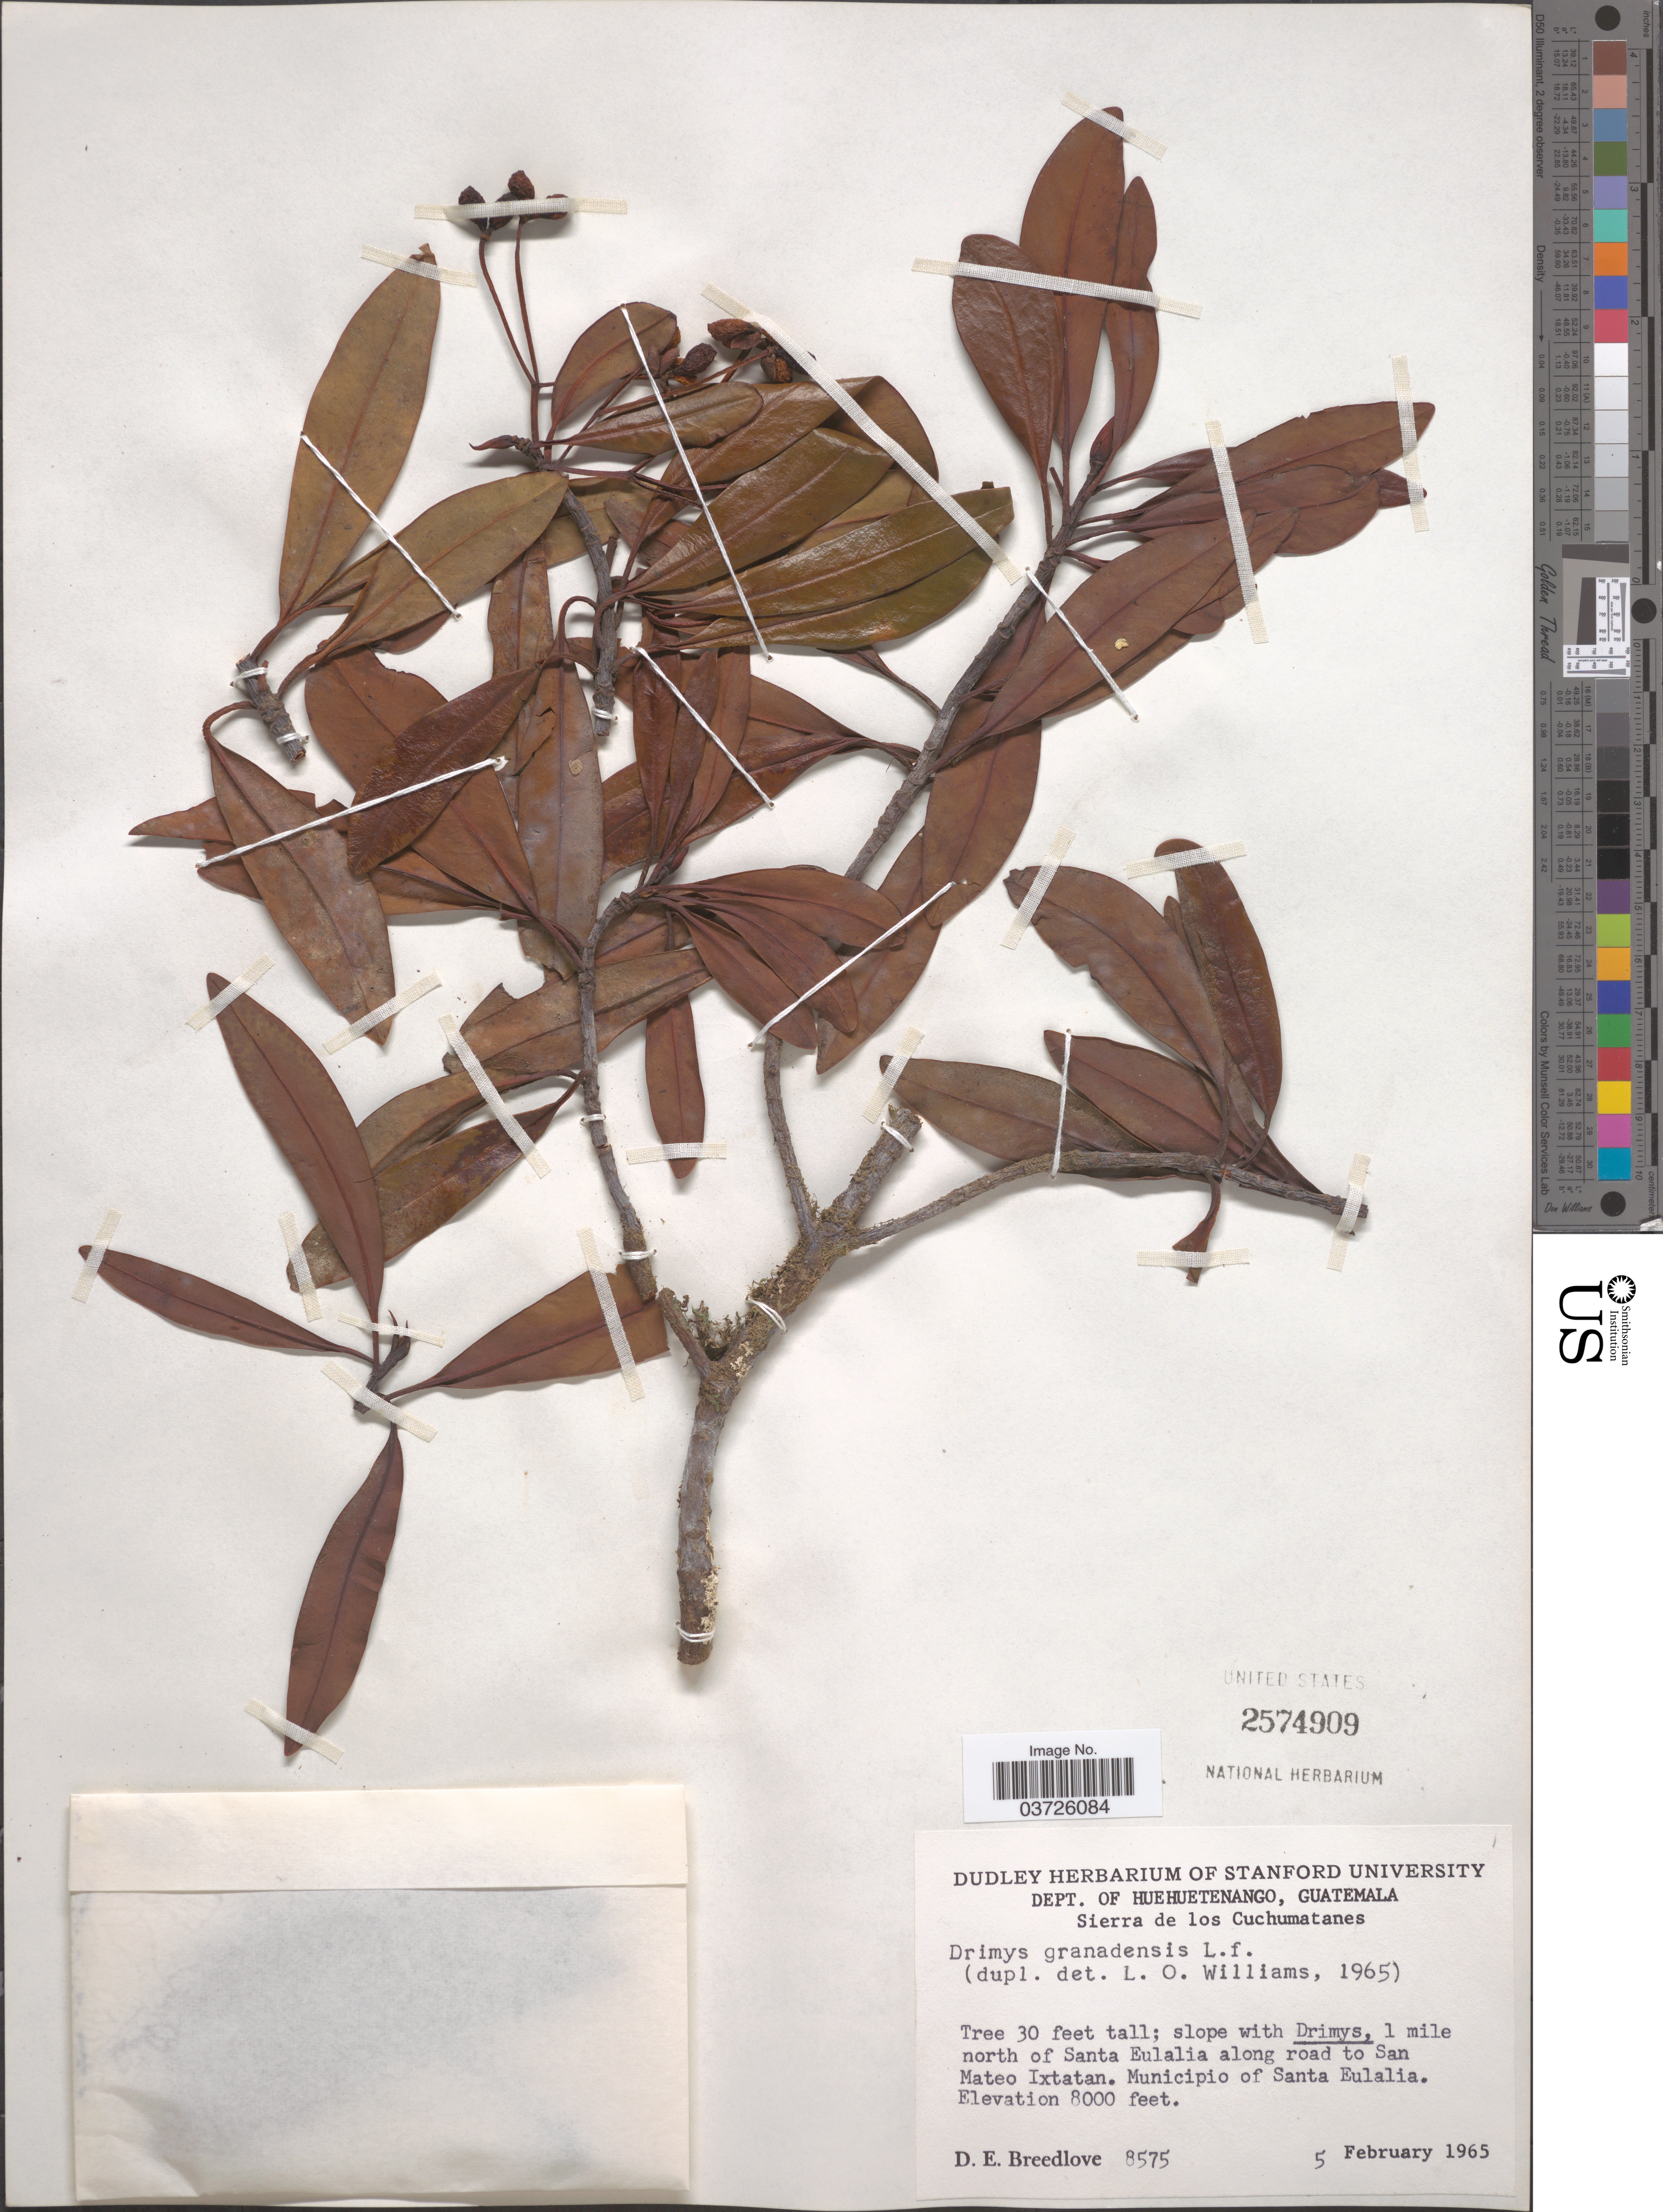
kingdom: Plantae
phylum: Tracheophyta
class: Magnoliopsida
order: Canellales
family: Winteraceae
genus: Drimys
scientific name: Drimys granadensis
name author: L. f.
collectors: D. E. Breedlove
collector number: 8575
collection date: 1965-02-05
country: Guatemala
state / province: Huehuetenango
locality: Dept. of Huehuetenango. Sierra de los Cuchumatanes. 1 mile north of Santa Eulalia along road to San Mateo Ixtatan. Municipio of Santa Eulalia.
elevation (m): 2438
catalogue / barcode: US 2574909